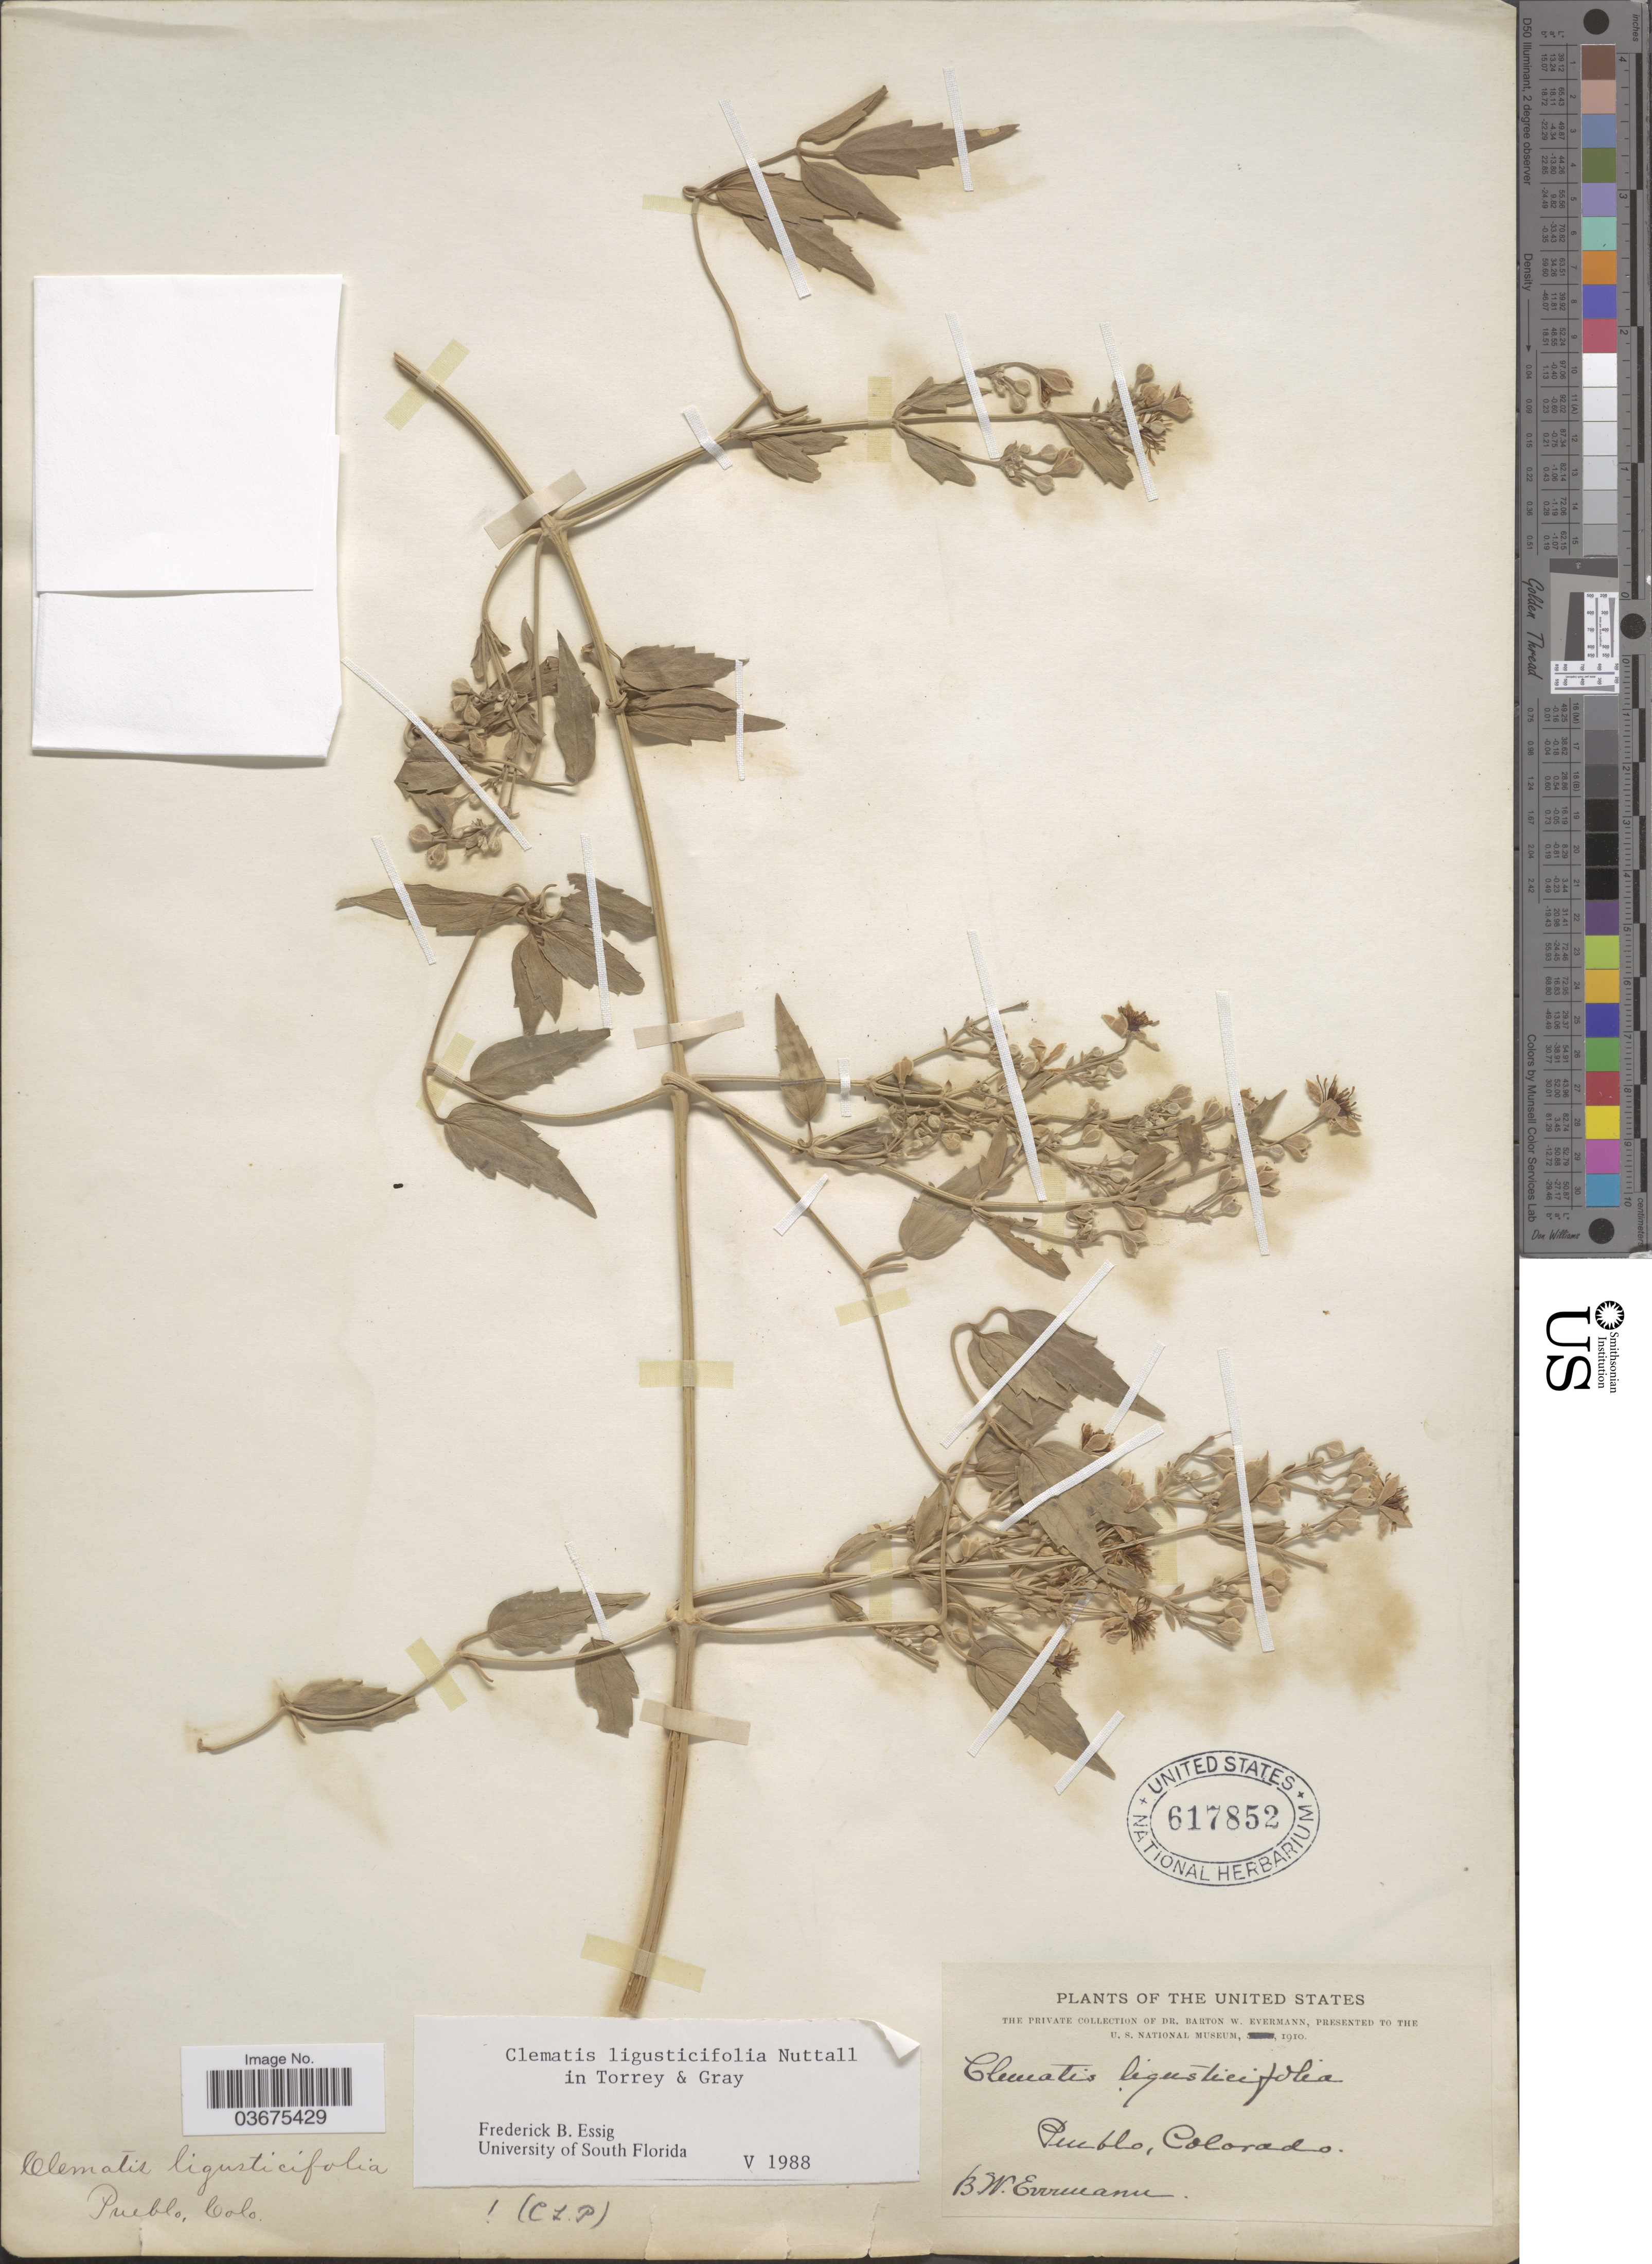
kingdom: Plantae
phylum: Tracheophyta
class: Magnoliopsida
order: Ranunculales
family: Ranunculaceae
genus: Clematis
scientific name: Clematis ligusticifolia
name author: Nutt.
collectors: B. W. Evermann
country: United States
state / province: Colorado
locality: Pueblo.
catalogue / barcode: US 617852